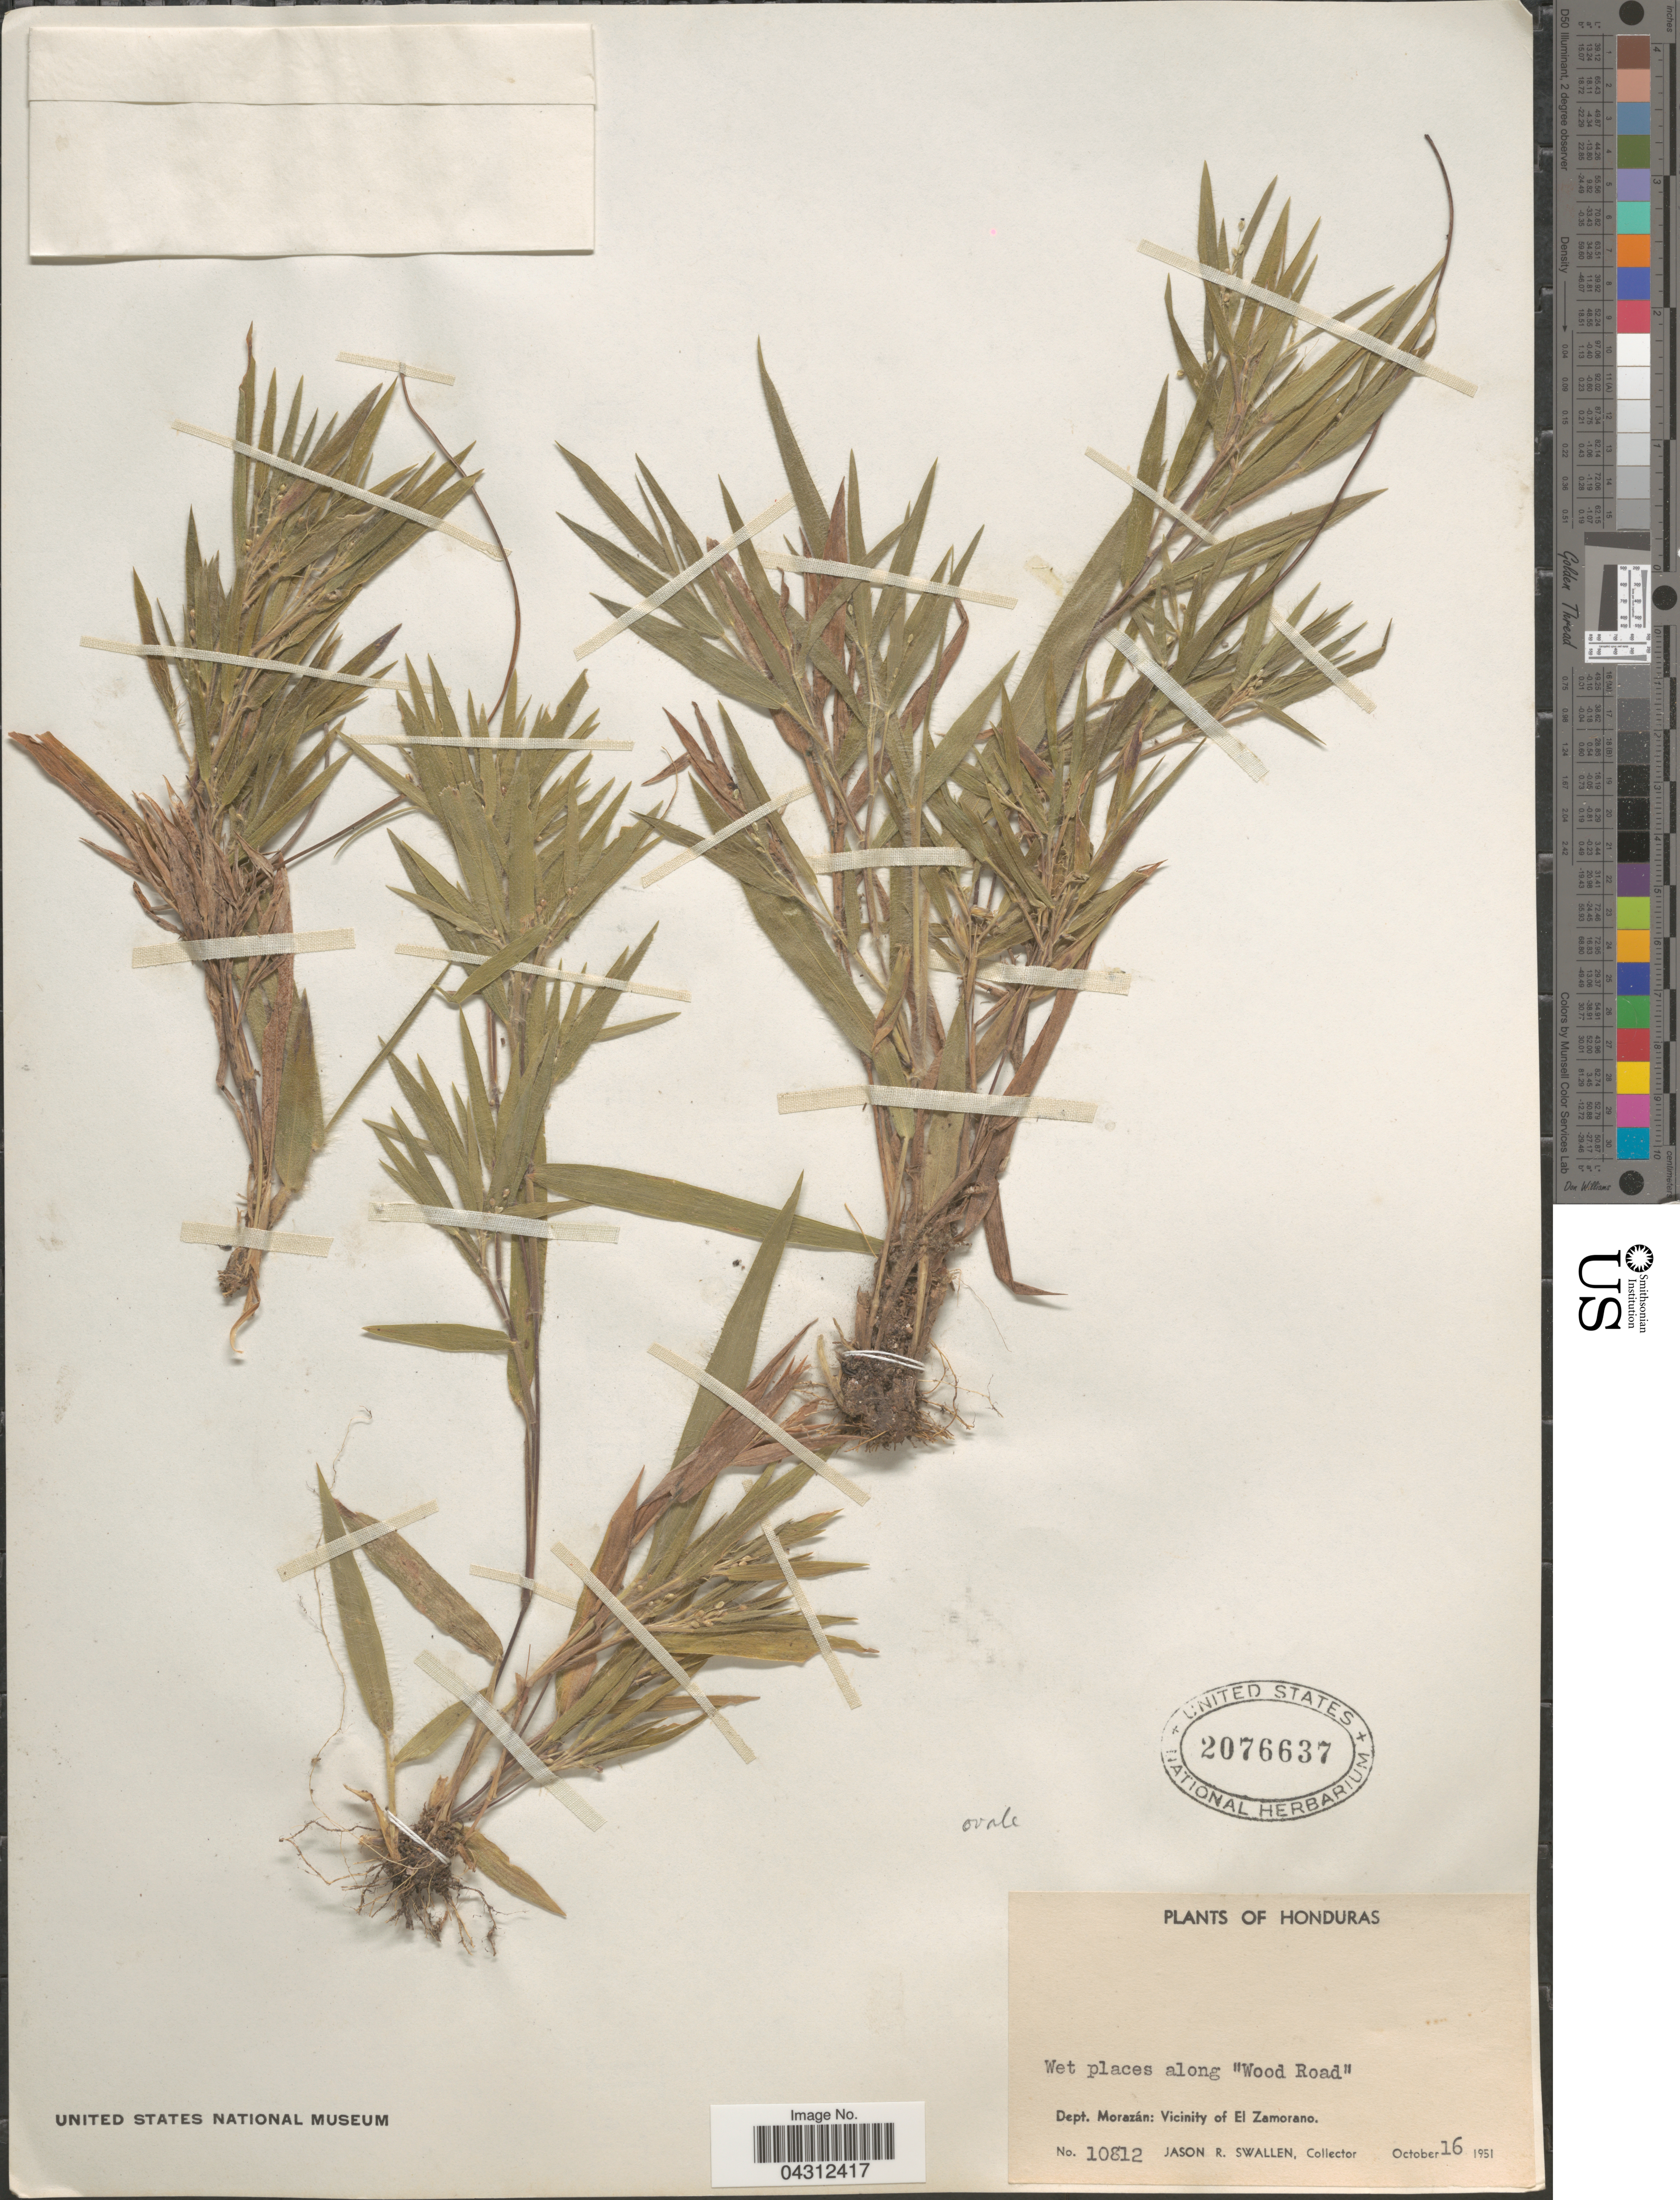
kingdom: Plantae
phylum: Tracheophyta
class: Liliopsida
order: Poales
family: Poaceae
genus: Panicum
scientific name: Panicum sp.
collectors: J. R. Swallen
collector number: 10812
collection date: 1951-10-16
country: Honduras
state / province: Fco. Morazán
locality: Wet places along "Wood Road". Dept. Morazán: Vicinity of El Zamorano.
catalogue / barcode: US 2076637